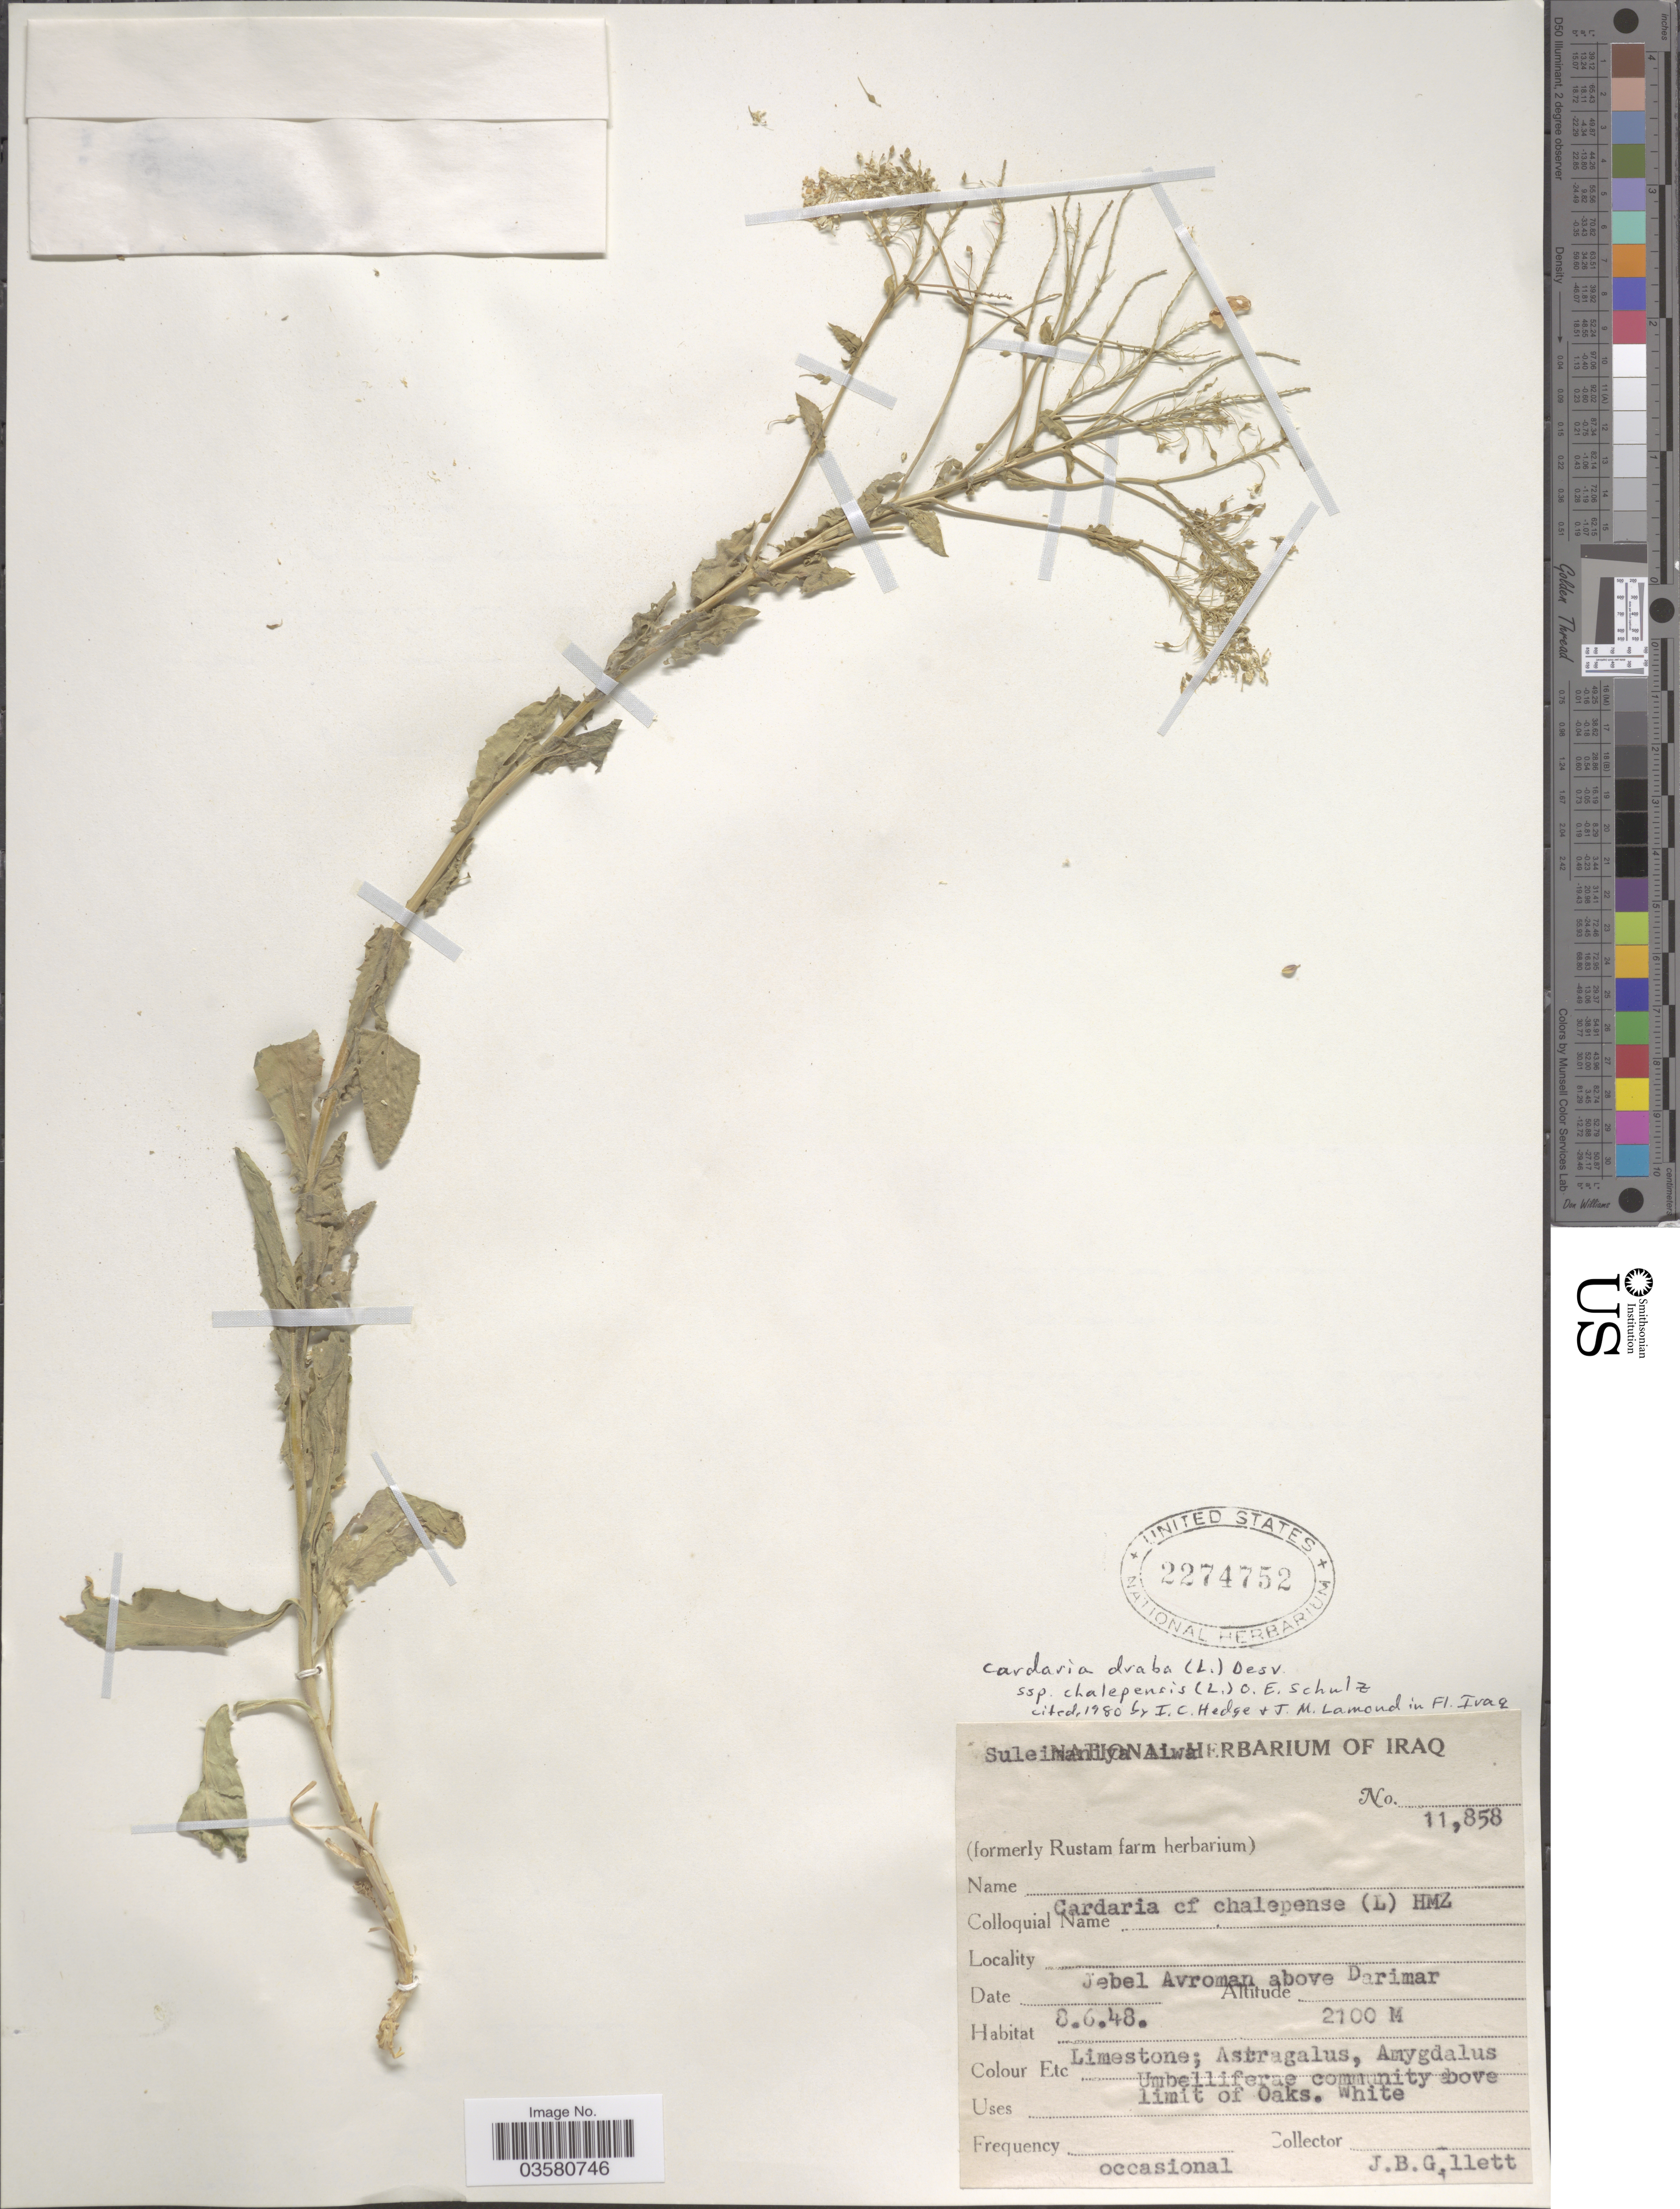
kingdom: Plantae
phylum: Tracheophyta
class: Magnoliopsida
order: Brassicales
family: Brassicaceae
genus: Lepidium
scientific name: Lepidium chalepense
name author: L.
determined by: Strong, M. T., (US), Smithsonian Institution - National Museum of Natural History (UNITED STATES)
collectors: J. B. Gillett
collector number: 11858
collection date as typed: Transcribed d/m/y: 8/6/48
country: Iraq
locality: Jebel Avroman above Darimar.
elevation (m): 2100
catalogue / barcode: US 2274752